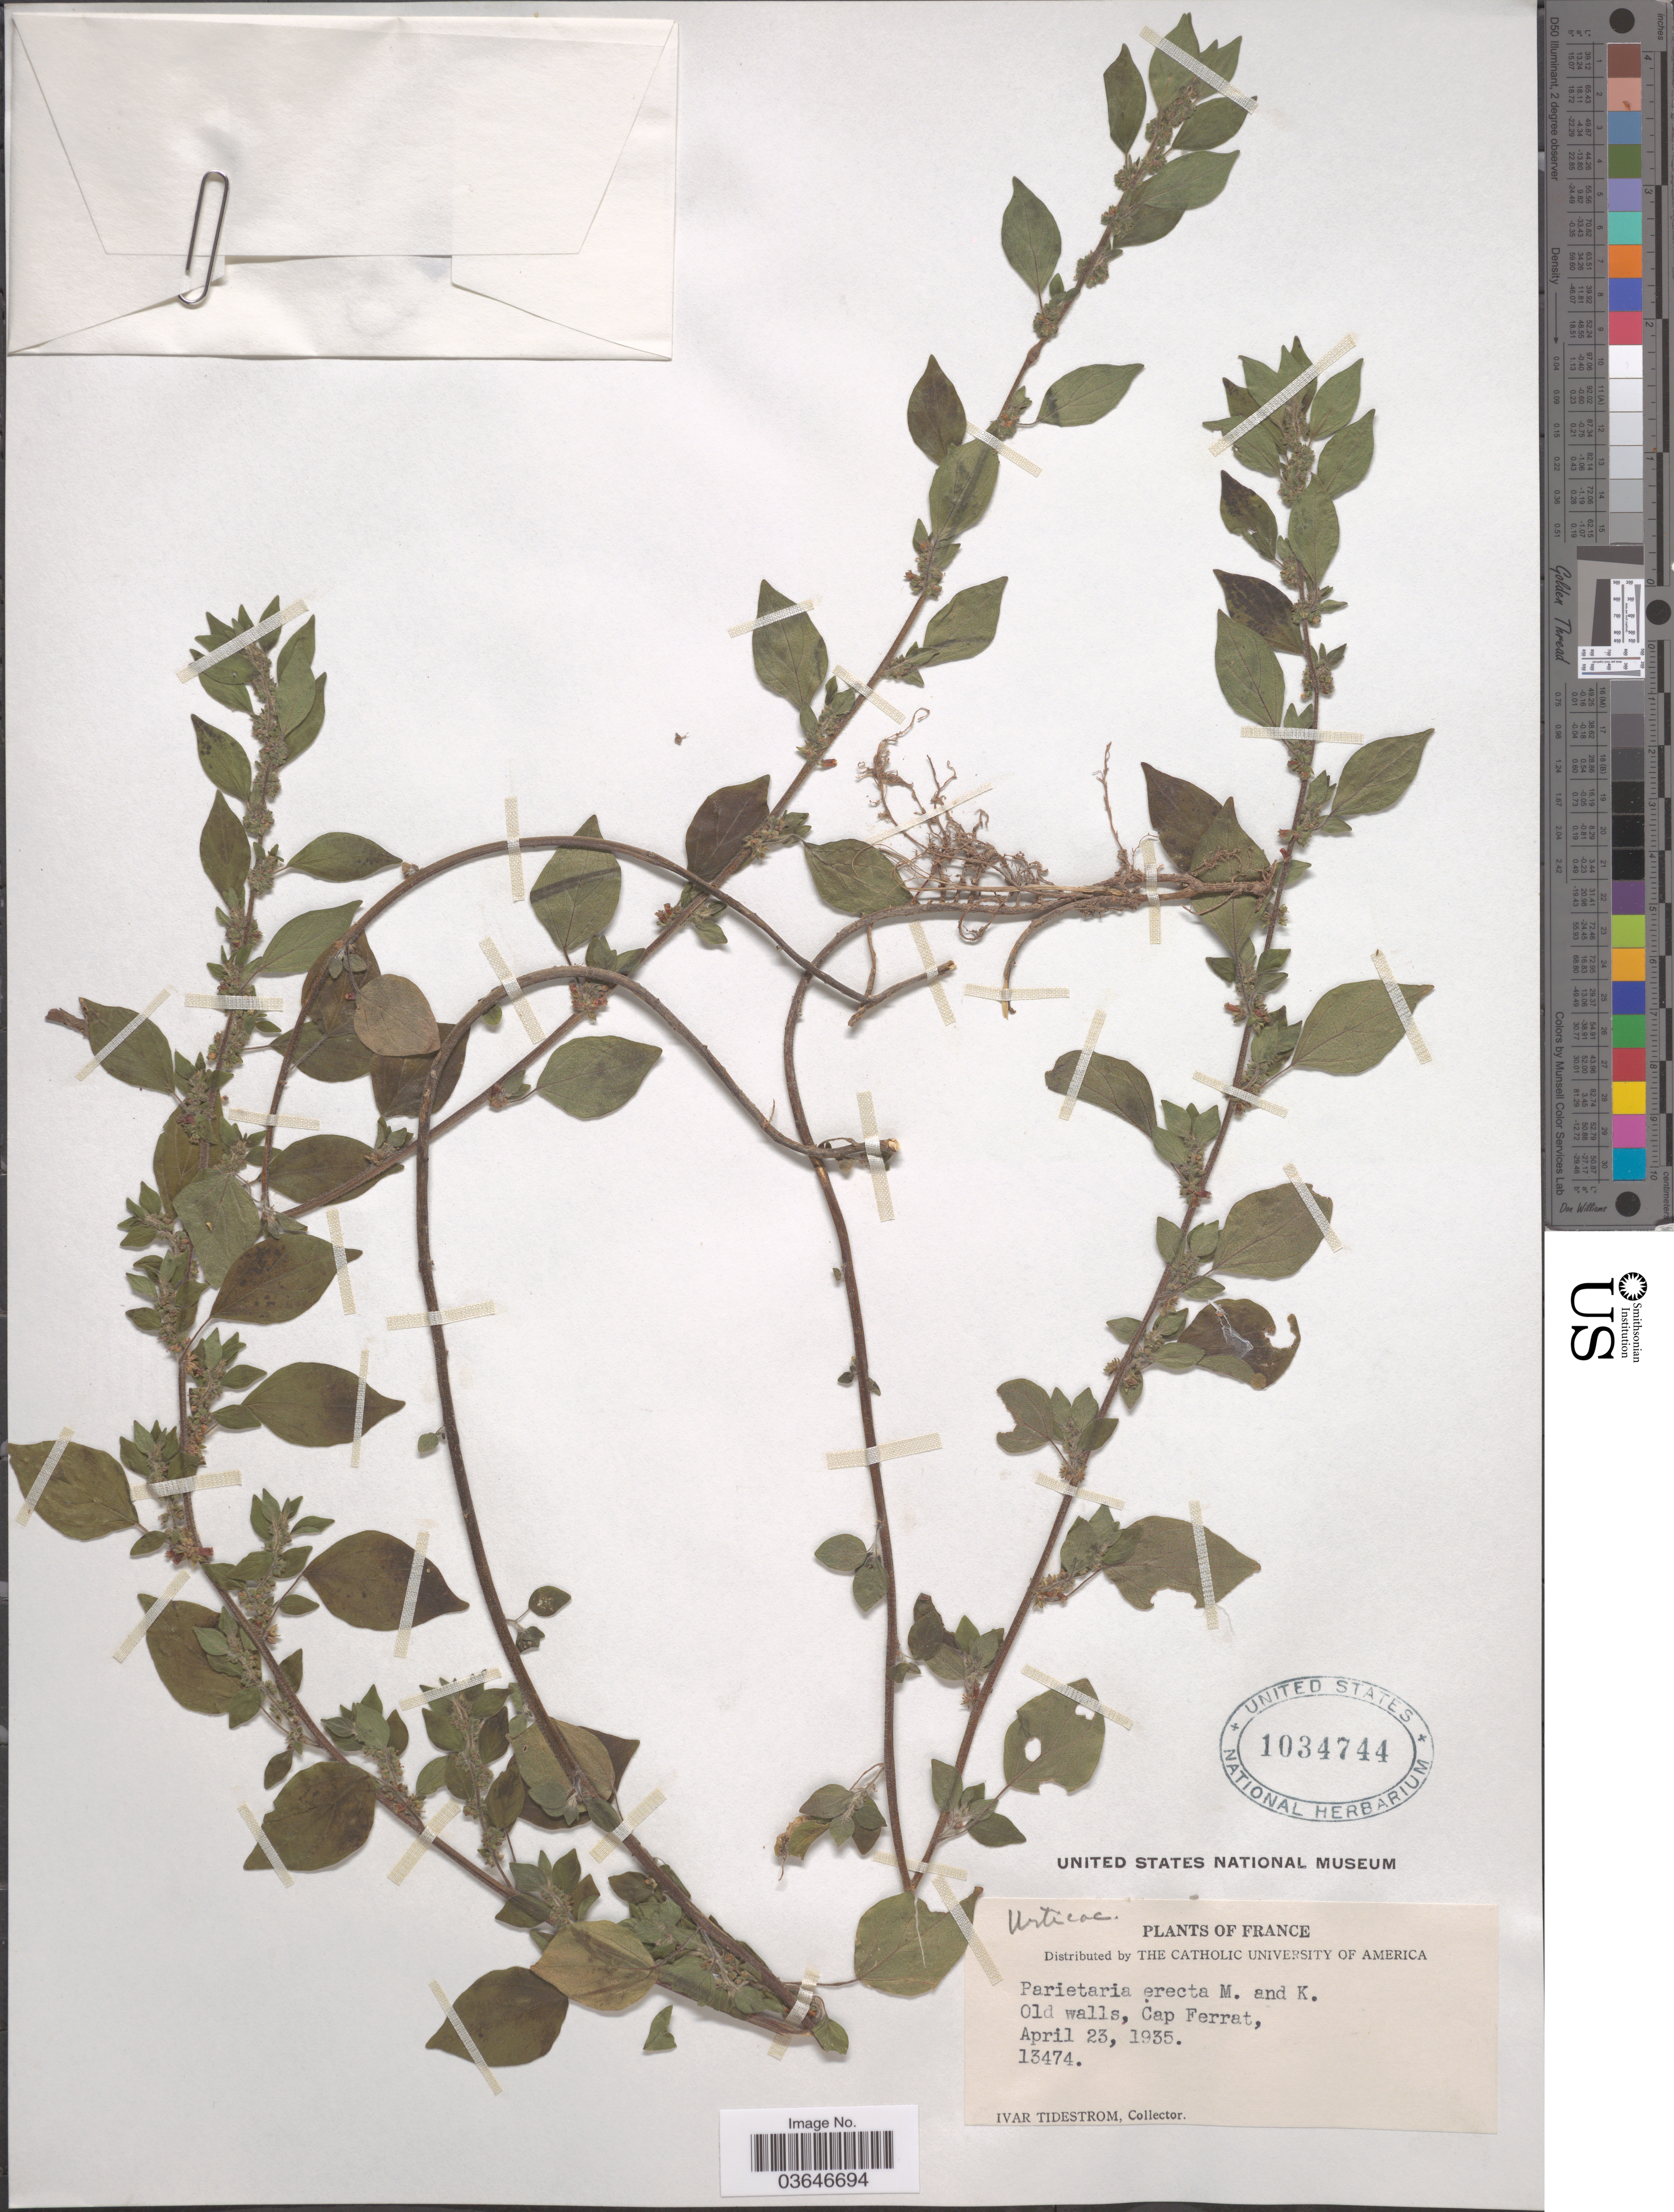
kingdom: Plantae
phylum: Tracheophyta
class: Magnoliopsida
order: Rosales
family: Urticaceae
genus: Parietaria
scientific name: Parietaria erecta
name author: Mert. ex W.D.J. Koch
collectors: I. F. Tidestrom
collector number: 13474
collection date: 1935-04-23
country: France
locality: Old walls, Cap Ferrat.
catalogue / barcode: US 1034744